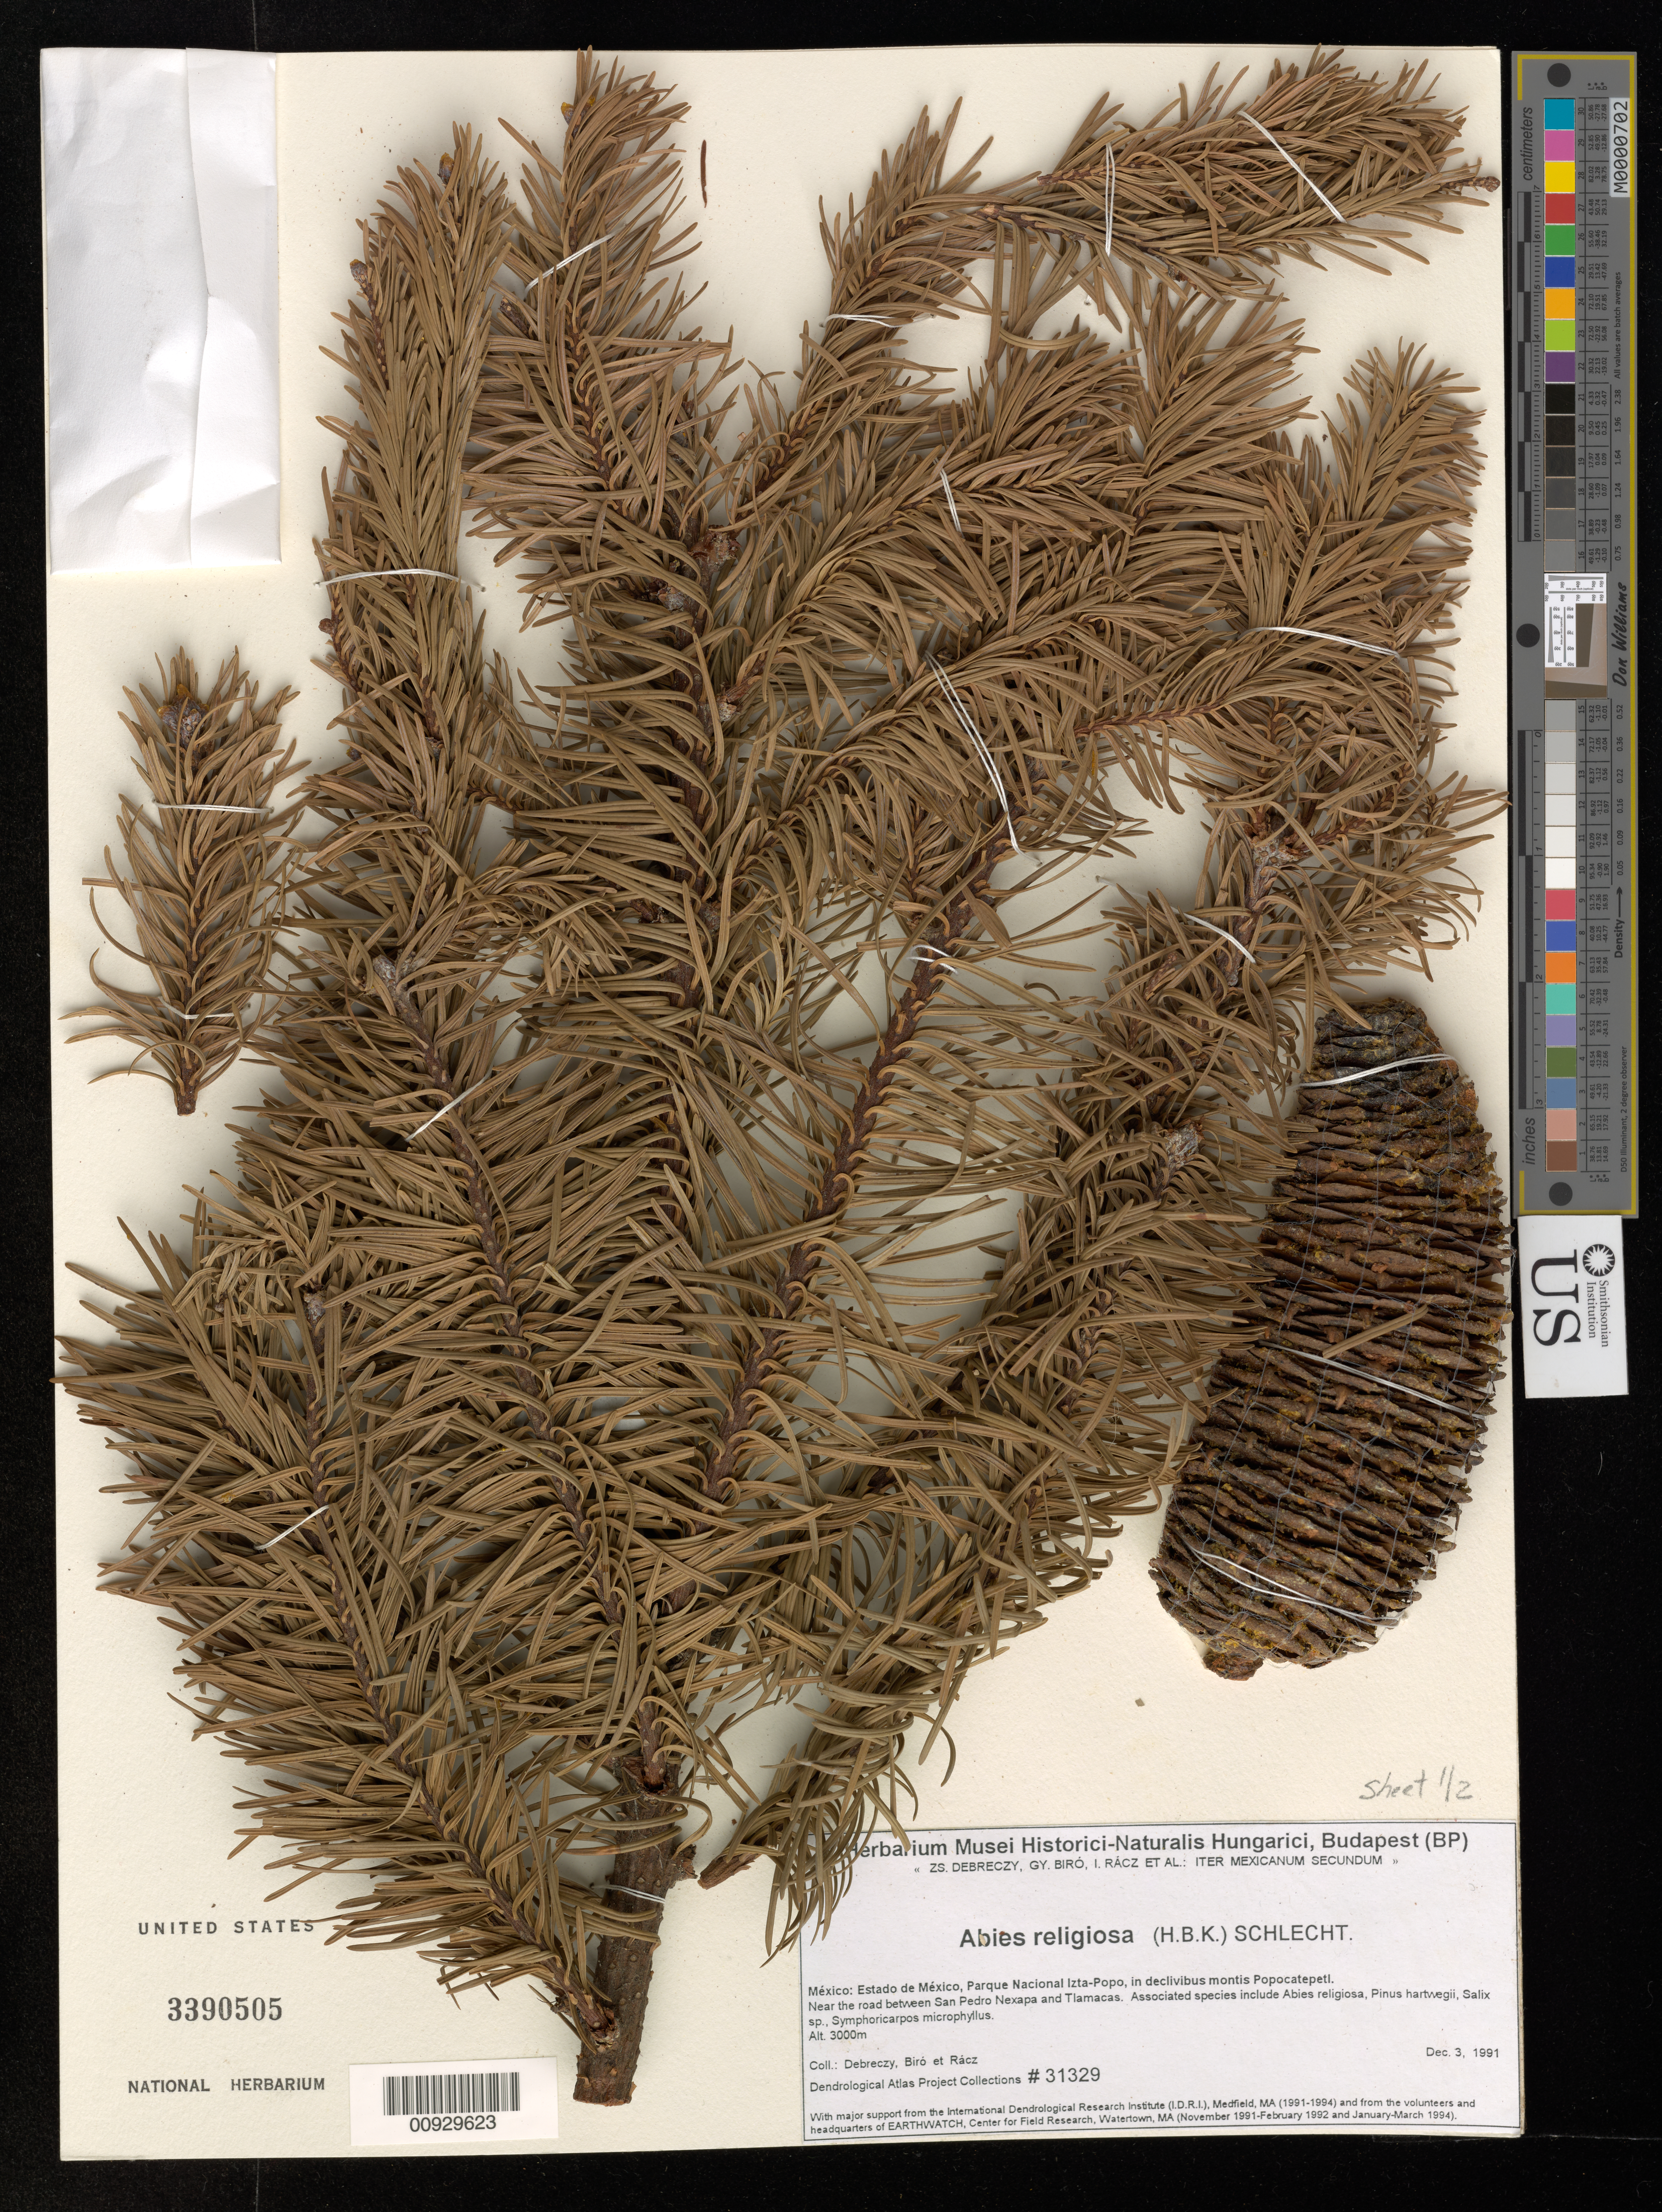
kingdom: Plantae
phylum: Tracheophyta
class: Pinopsida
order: Pinales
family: Pinaceae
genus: Abies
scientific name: Abies religiosa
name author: (Kunth) Schltdl. & Cham.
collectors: Z. Debreczy, G. Biro, I. Rácz & et al.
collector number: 31329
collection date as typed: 03 Dec 1991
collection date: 1991-12-03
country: Mexico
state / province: México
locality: Near the road between San Pedro Nexapa and Tlamacas. Paruqe Nacional Izta-Popo, in declivibus montis Popocatepetl.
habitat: Associated species include Abies religiosa, Pinus hartwegii, Salix sp., Symphoricarpos microphyllus.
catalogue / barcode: US 3390505